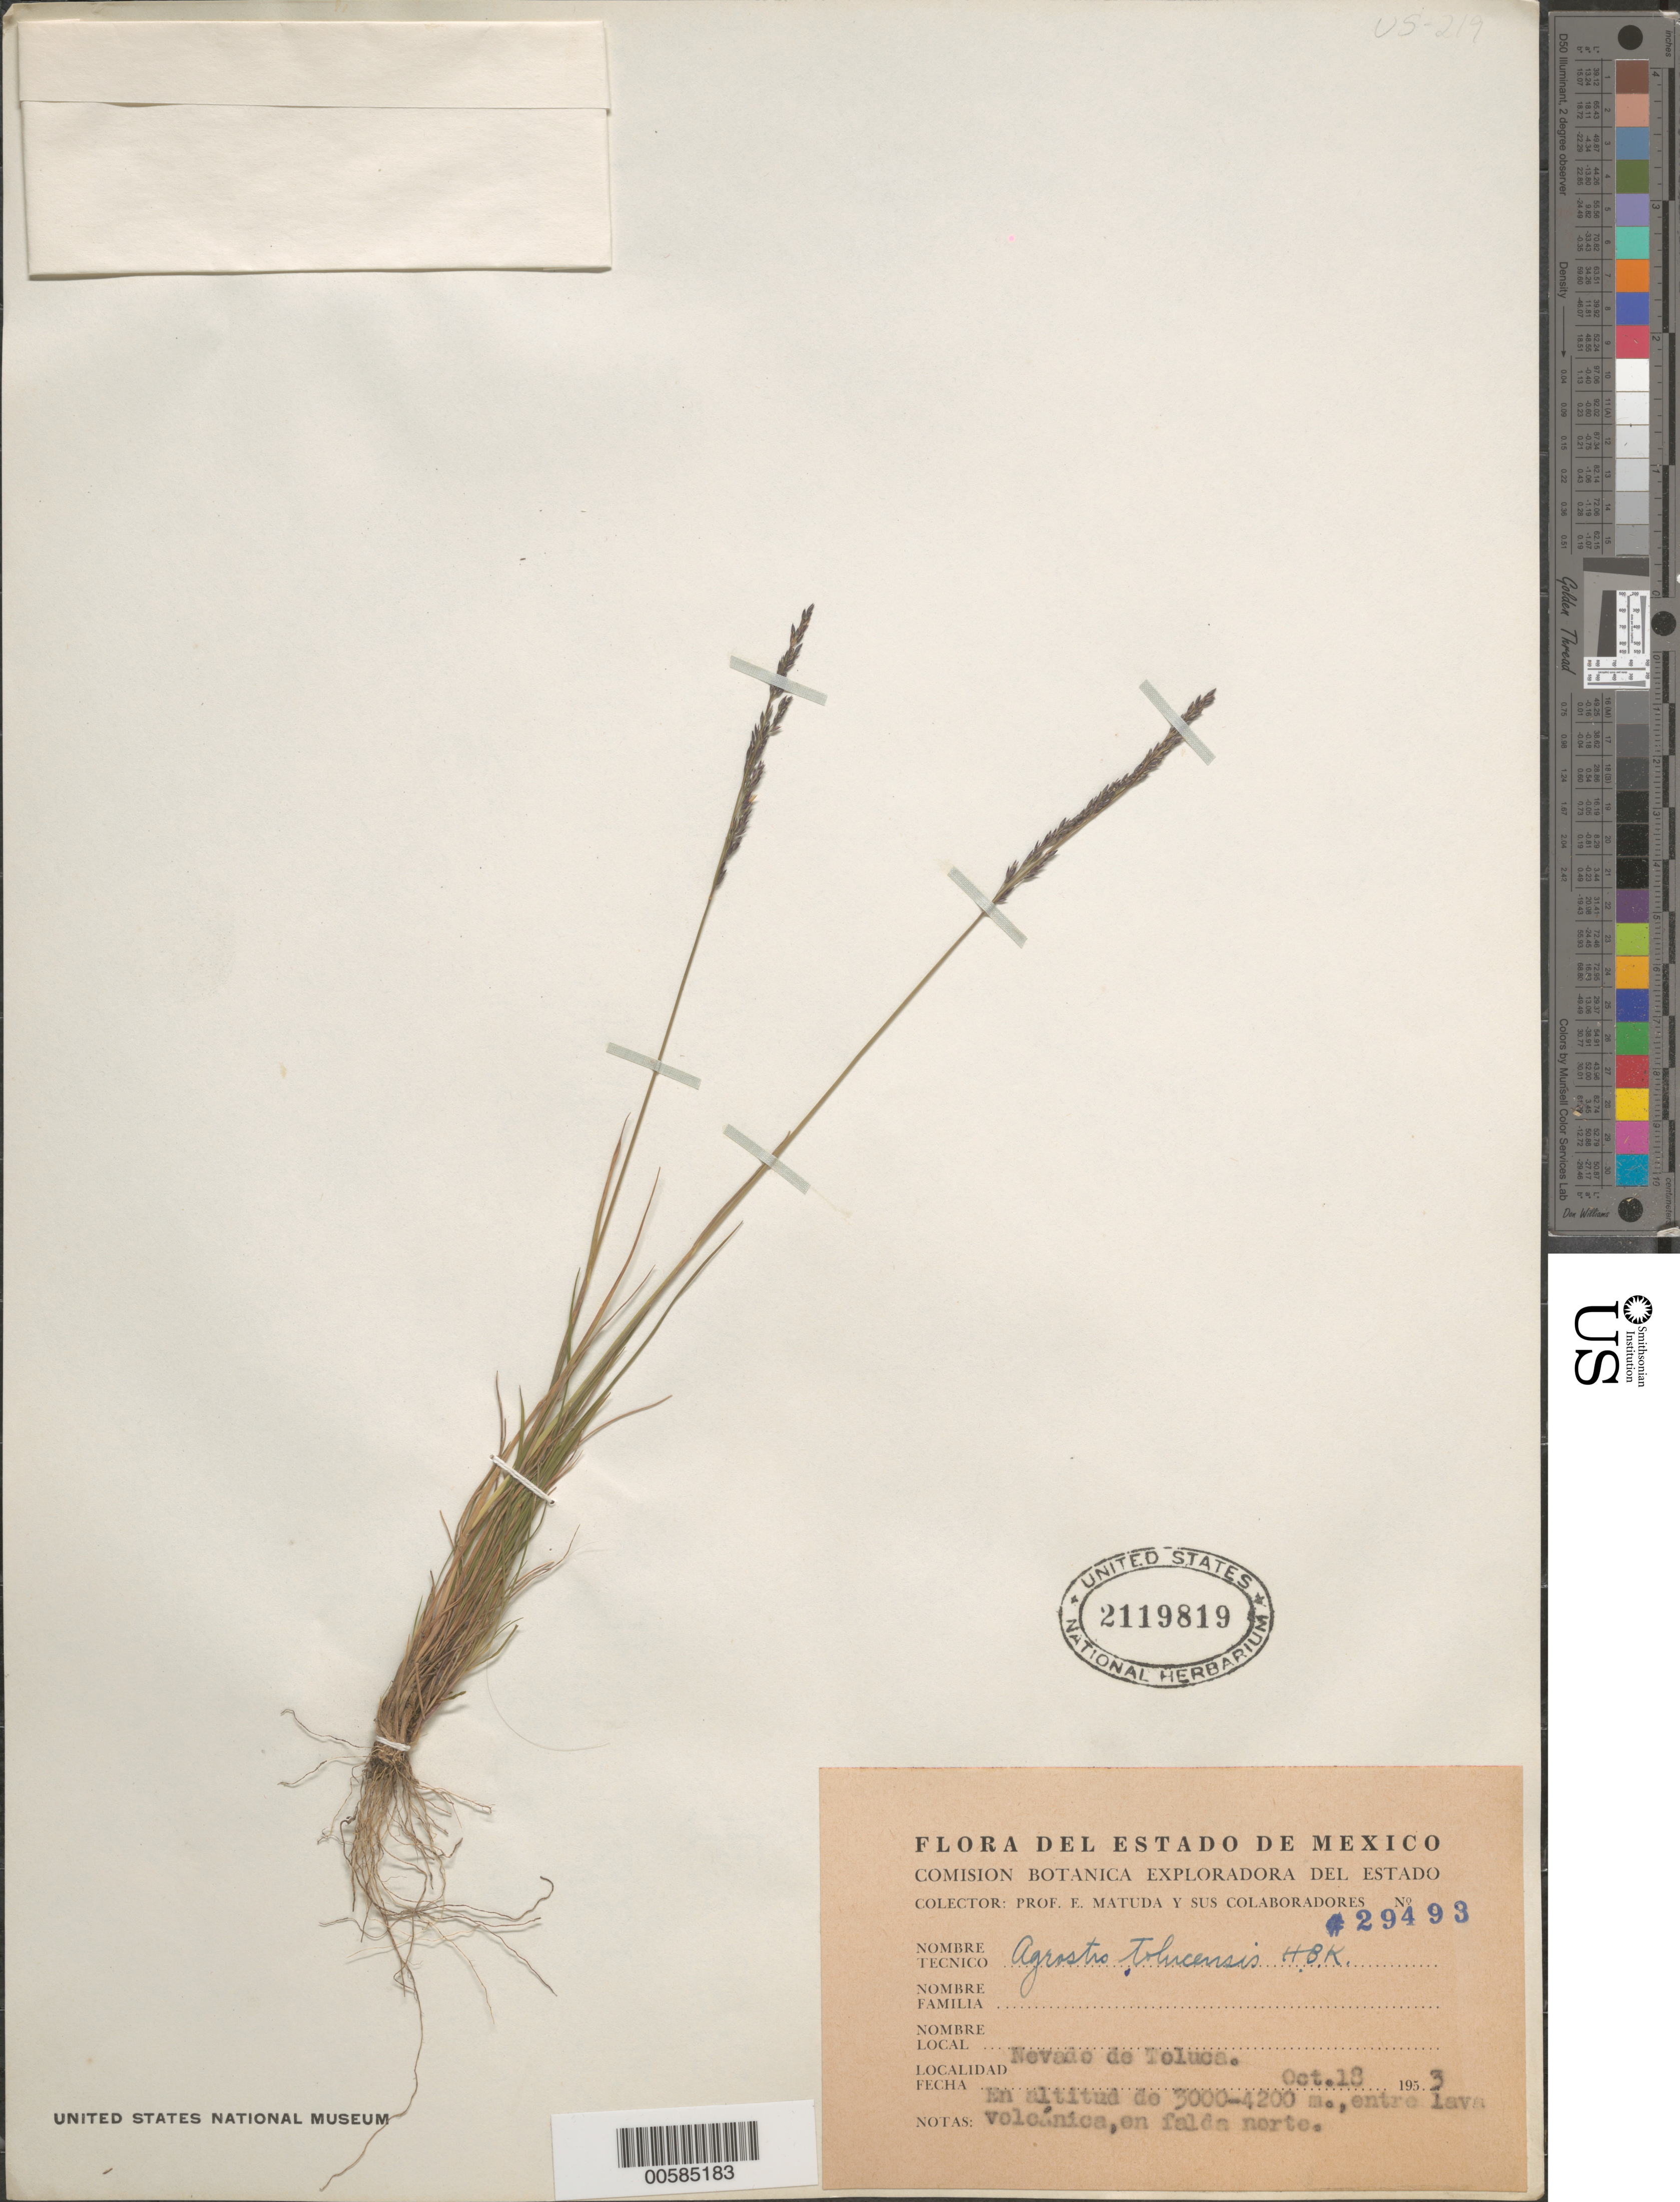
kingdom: Plantae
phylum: Tracheophyta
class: Liliopsida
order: Poales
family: Poaceae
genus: Agrostis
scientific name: Agrostis tolucensis Kunth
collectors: E. Matuda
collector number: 29493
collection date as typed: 18 Oct 1953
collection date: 1953-10-18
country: Mexico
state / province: México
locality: Nevado de Toluca.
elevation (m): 3000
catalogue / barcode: US 2119819